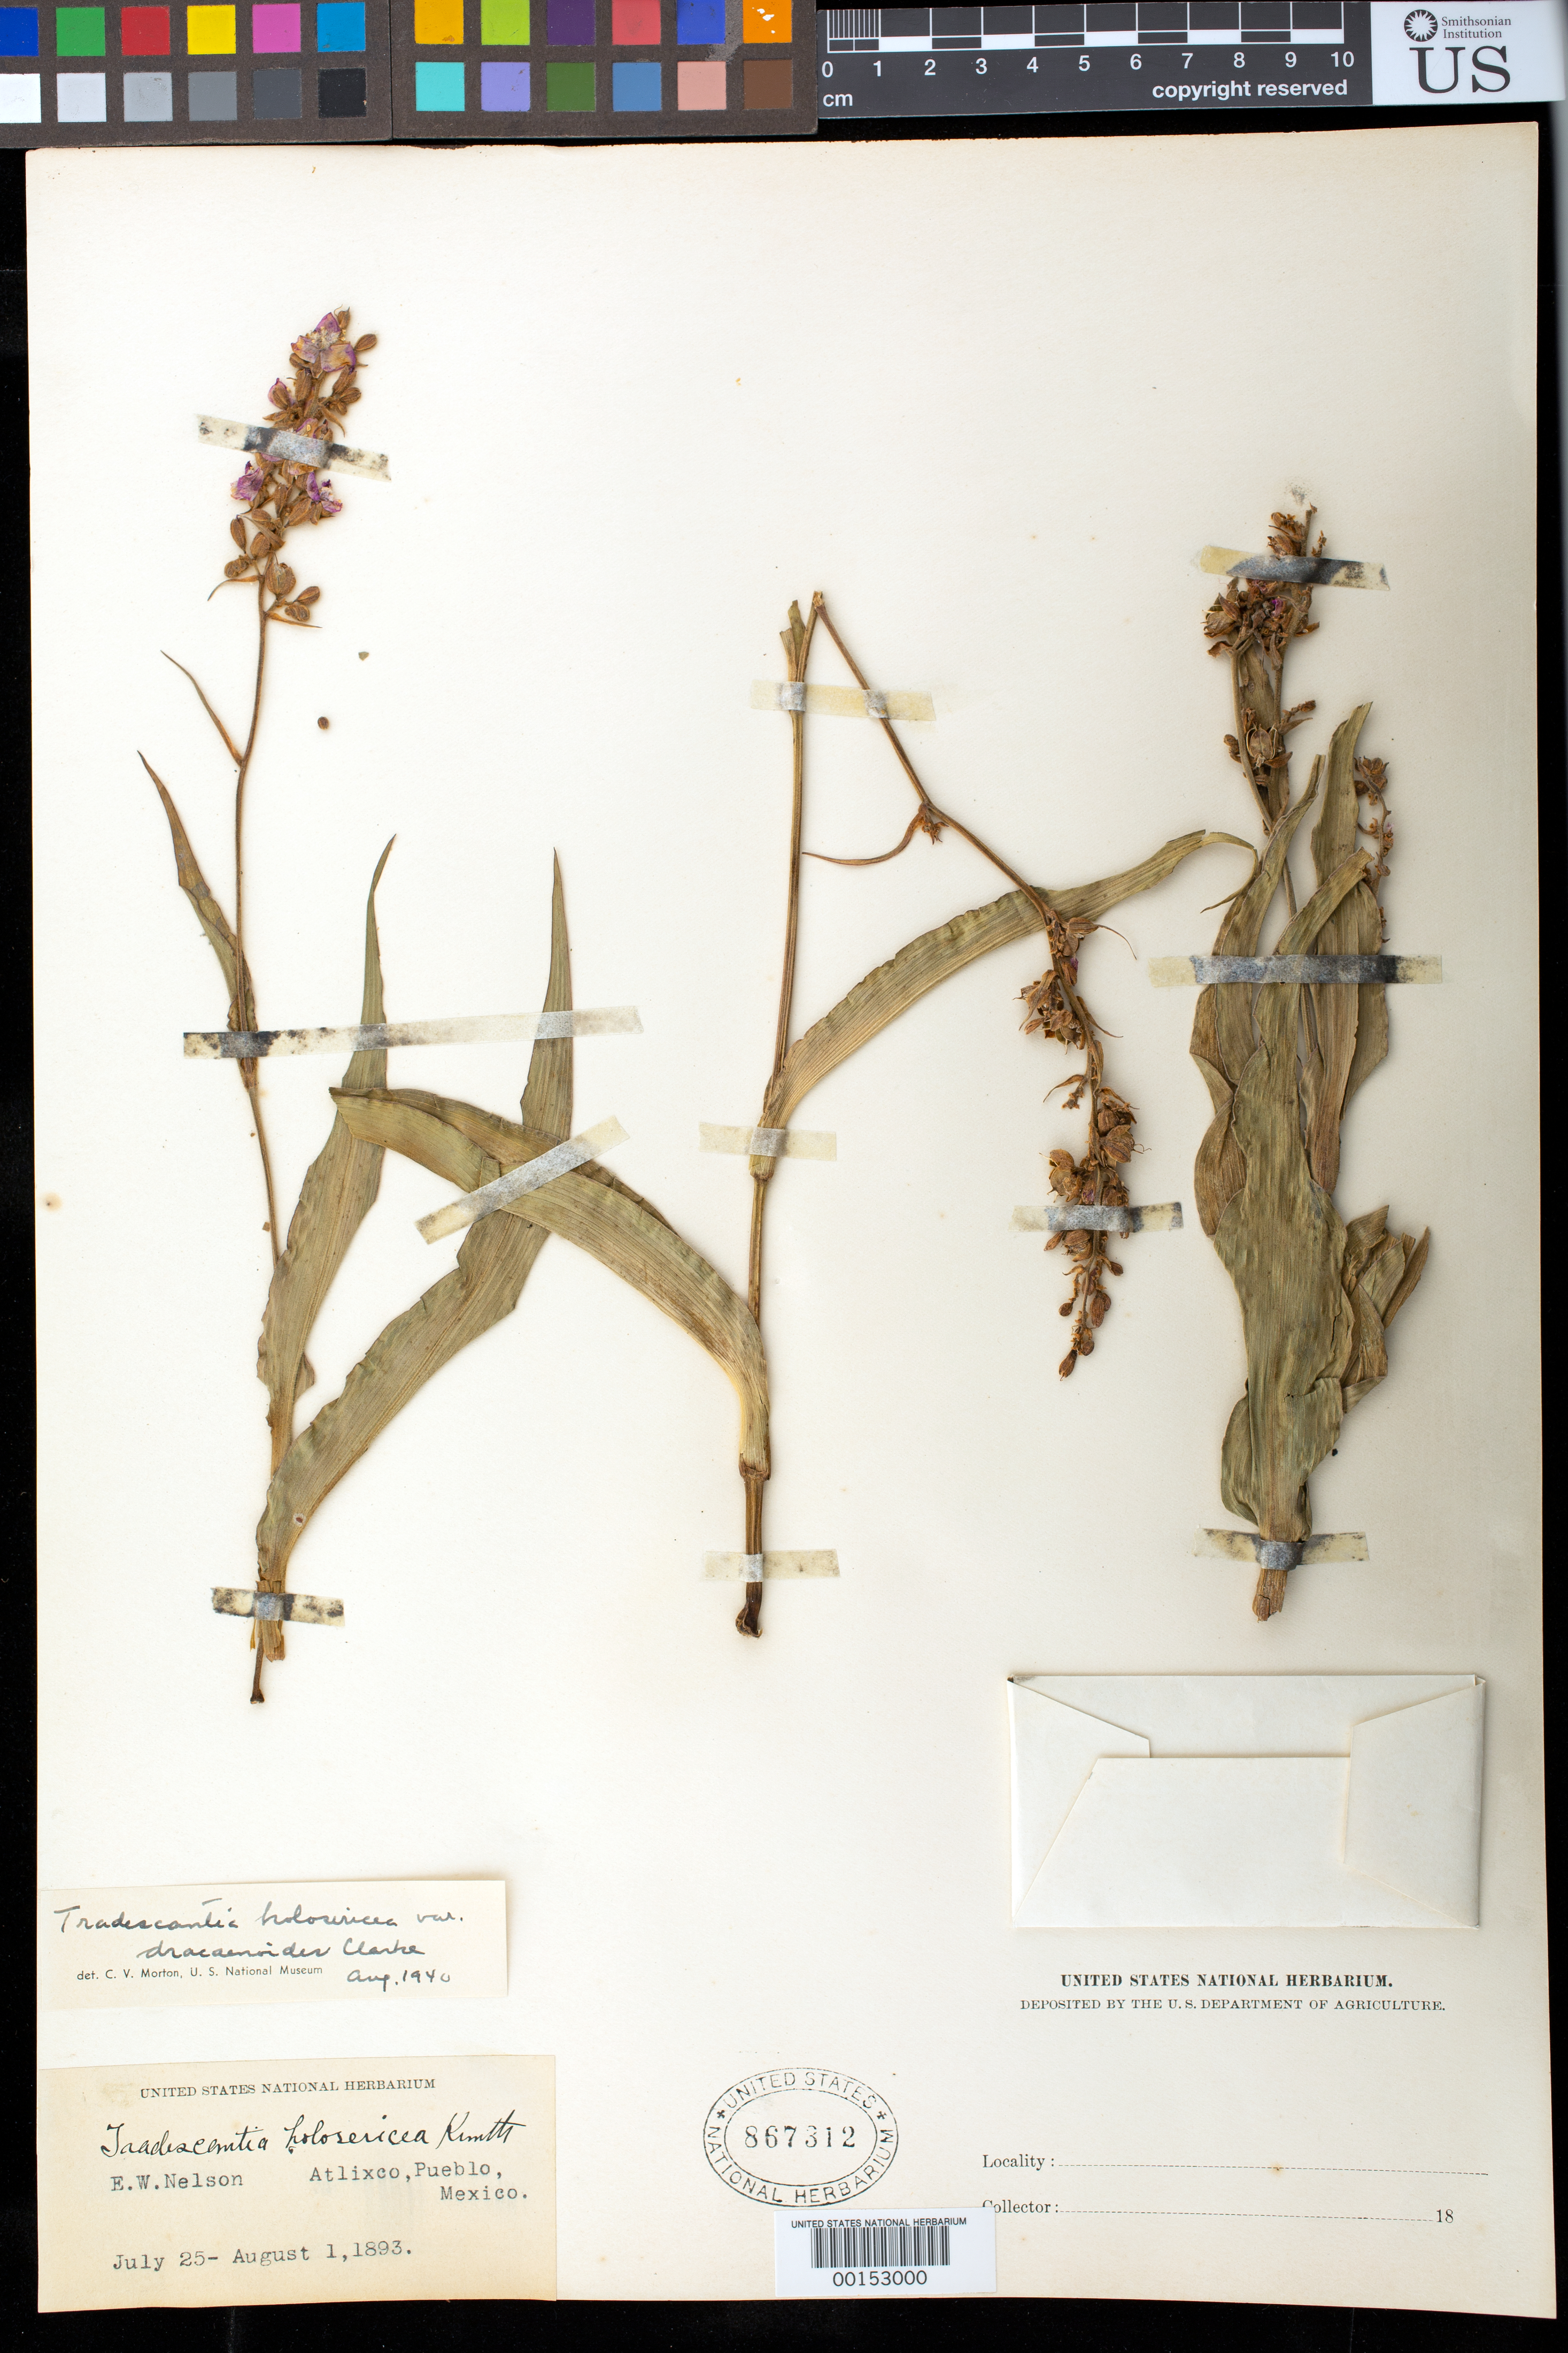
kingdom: Plantae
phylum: Tracheophyta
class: Liliopsida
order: Commelinales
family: Commelinaceae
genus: Thyrsanthemum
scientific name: Thyrsanthemum floribundum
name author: (M. Martens & Galeotti) Pichon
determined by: Hunt, D. R.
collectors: E. W. Nelson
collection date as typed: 25 Jul 1893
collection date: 1893-07-25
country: Mexico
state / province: Puebla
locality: Atlixco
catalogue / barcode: US 867312